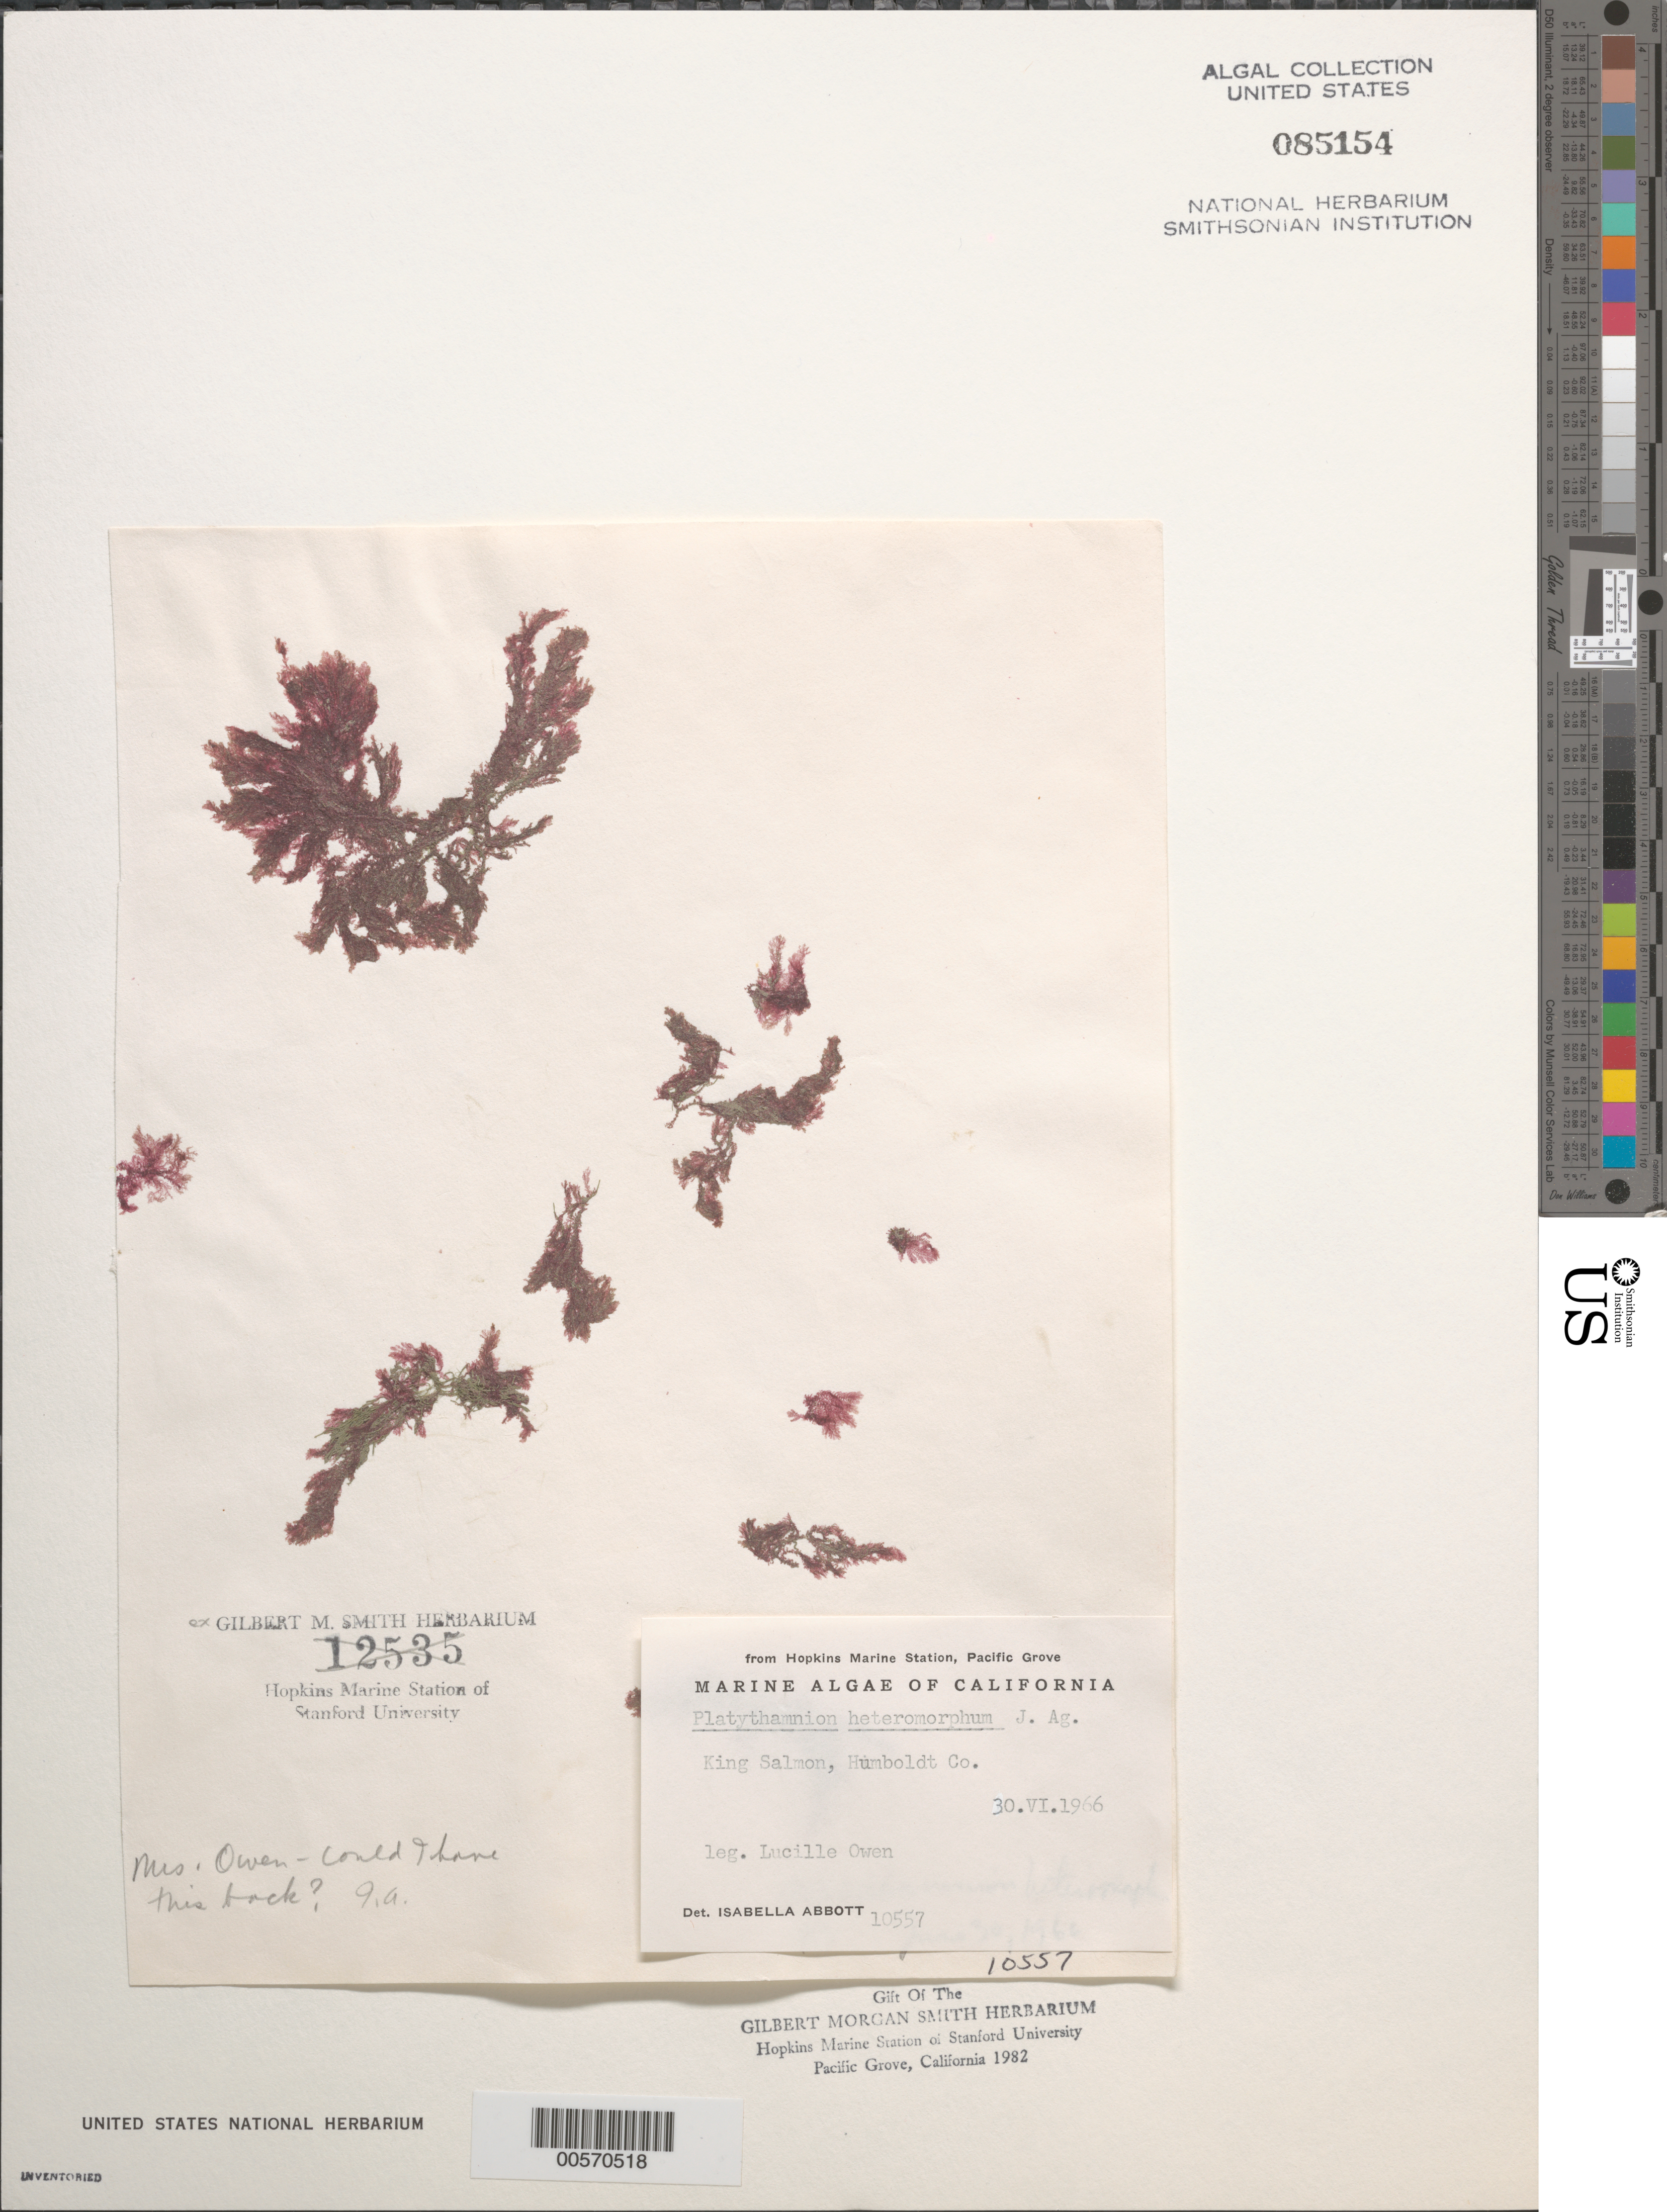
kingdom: Plantae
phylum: Rhodophyta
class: Florideophyceae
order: Ceramiales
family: Ceramiaceae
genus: Pterothamnion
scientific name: Pterothamnion heteromorphum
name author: (J. Agardh) A. Athanasiadis & G.T.Kraft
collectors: L. Owen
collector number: IAA 10557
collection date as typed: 30 Jun 1966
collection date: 1966-06-30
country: United States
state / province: California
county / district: Humboldt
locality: King Salmon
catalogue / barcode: US 85154